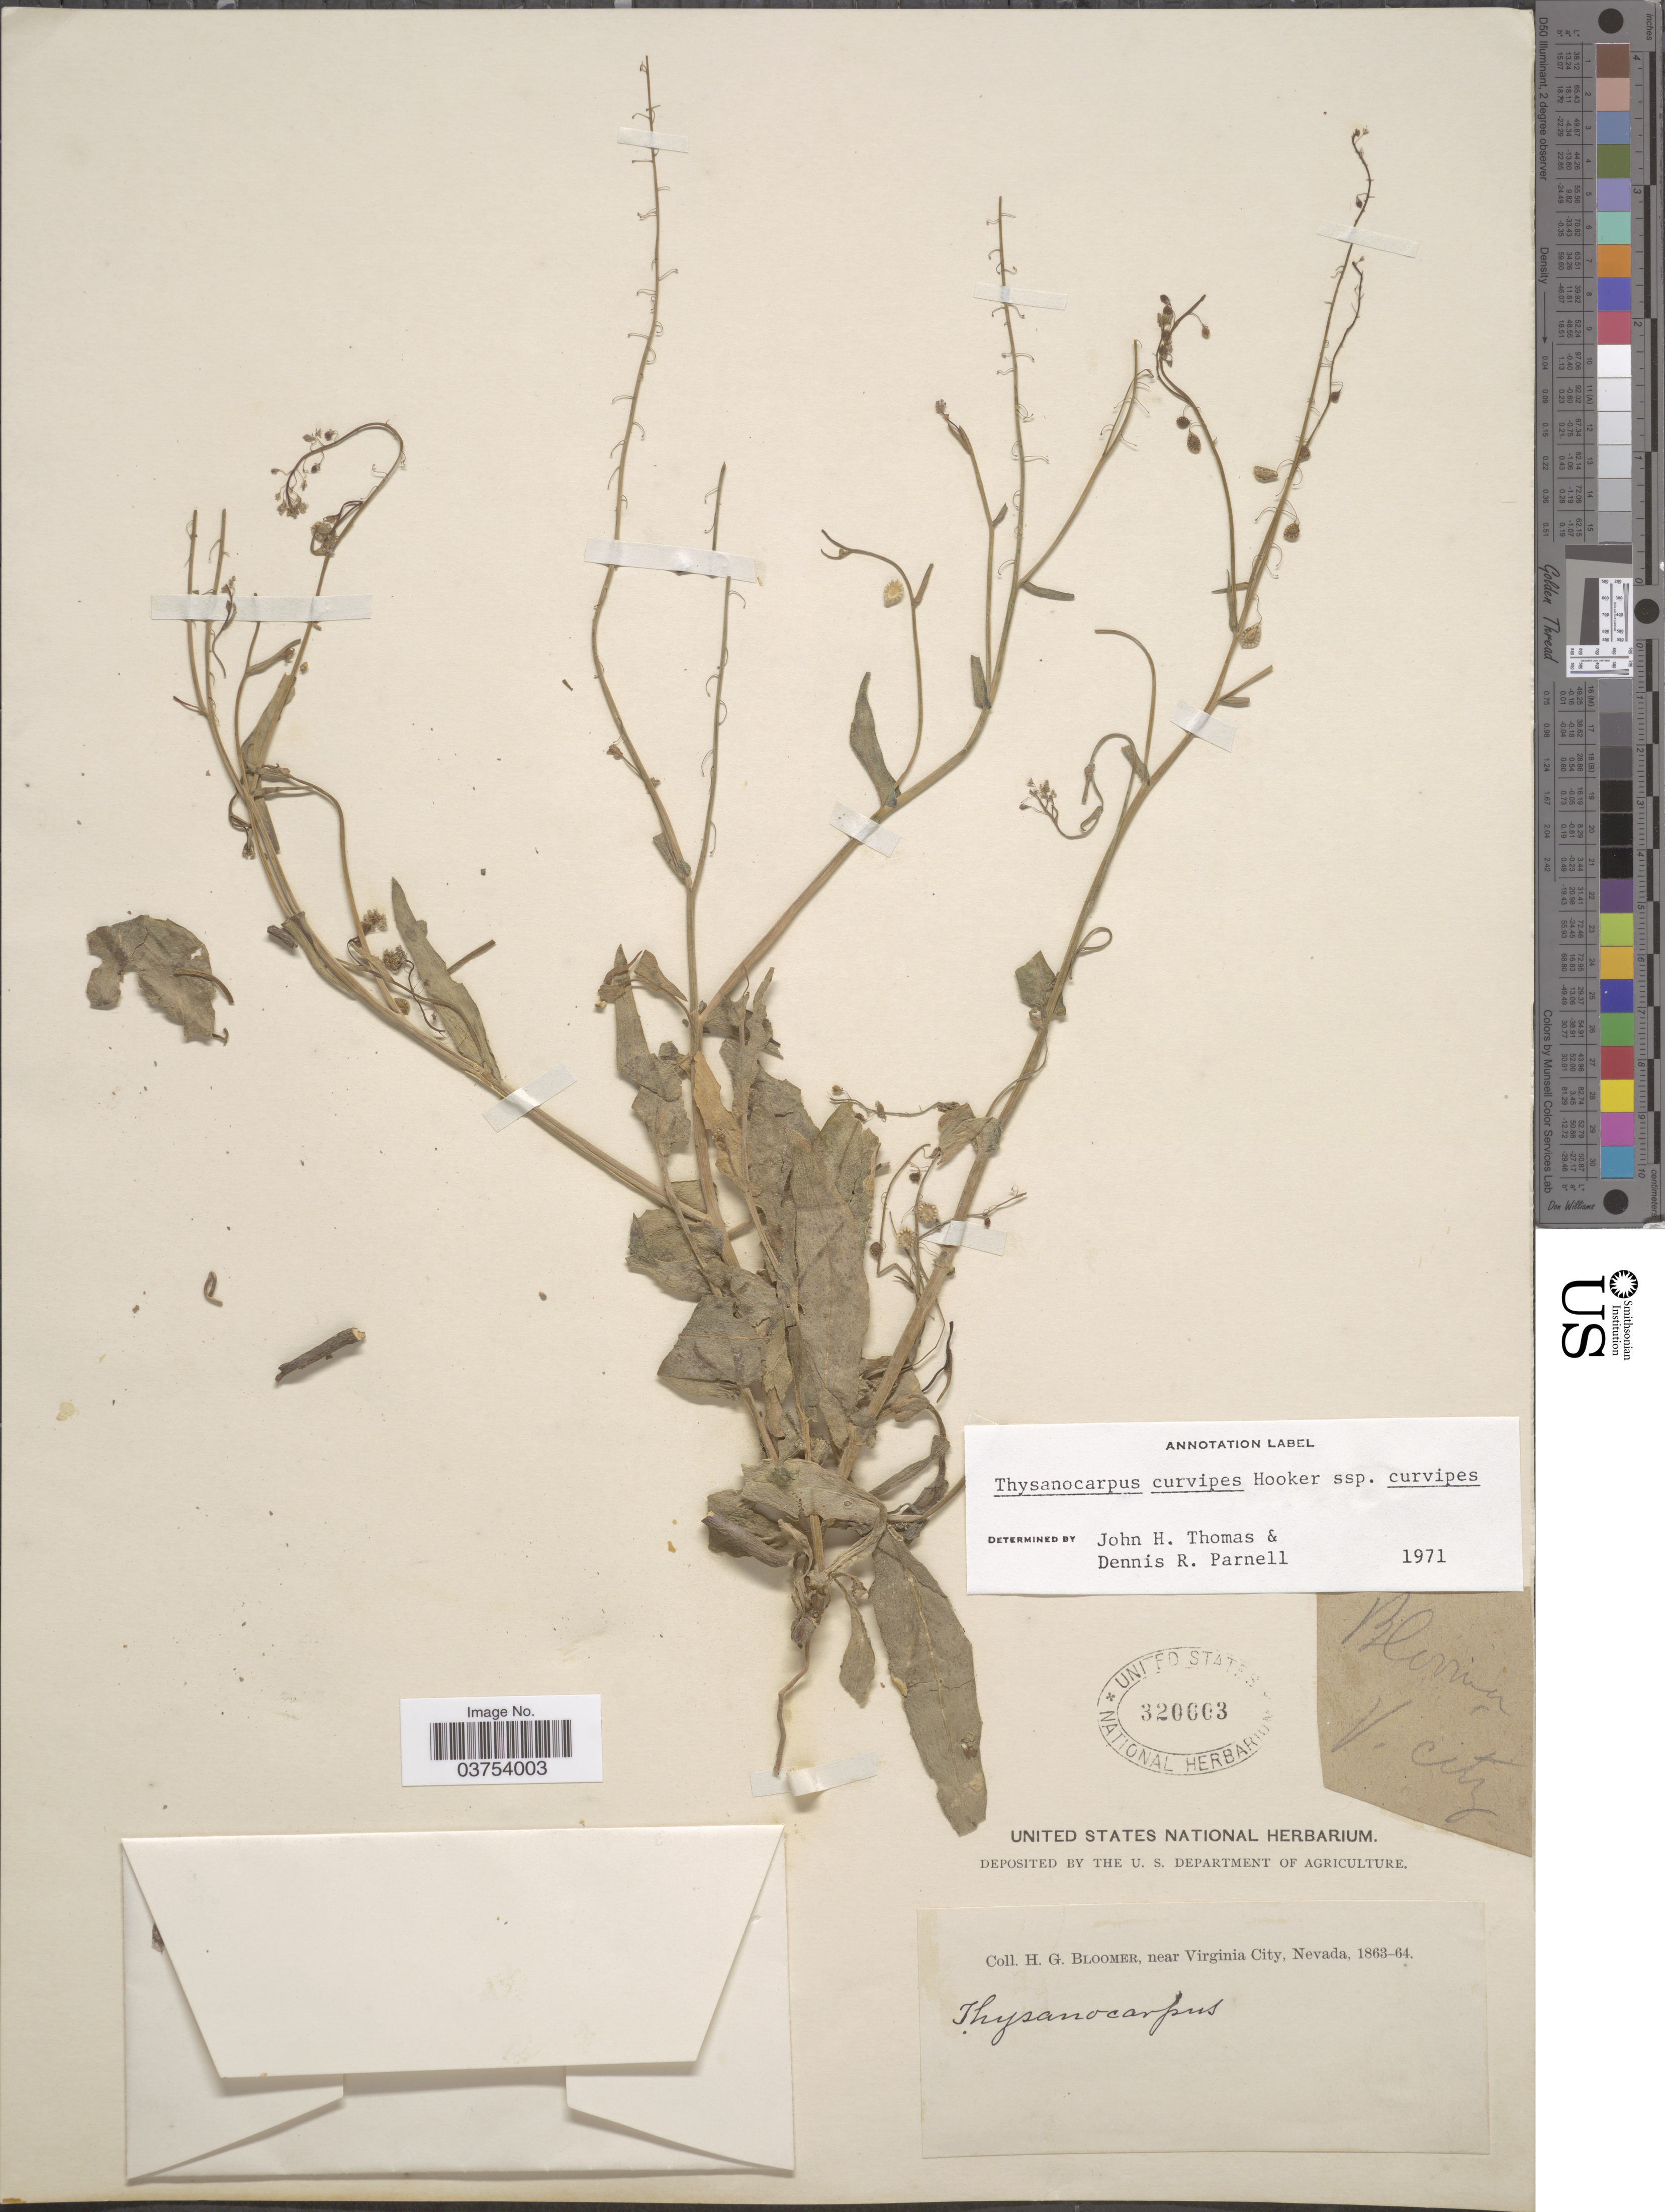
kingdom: Plantae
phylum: Tracheophyta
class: Magnoliopsida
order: Brassicales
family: Brassicaceae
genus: Thysanocarpus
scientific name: Thysanocarpus curvipes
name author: Hook.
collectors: H. Bloomer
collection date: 1863/1864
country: United States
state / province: Nevada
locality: Near Virginia City. V. City.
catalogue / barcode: US 320003